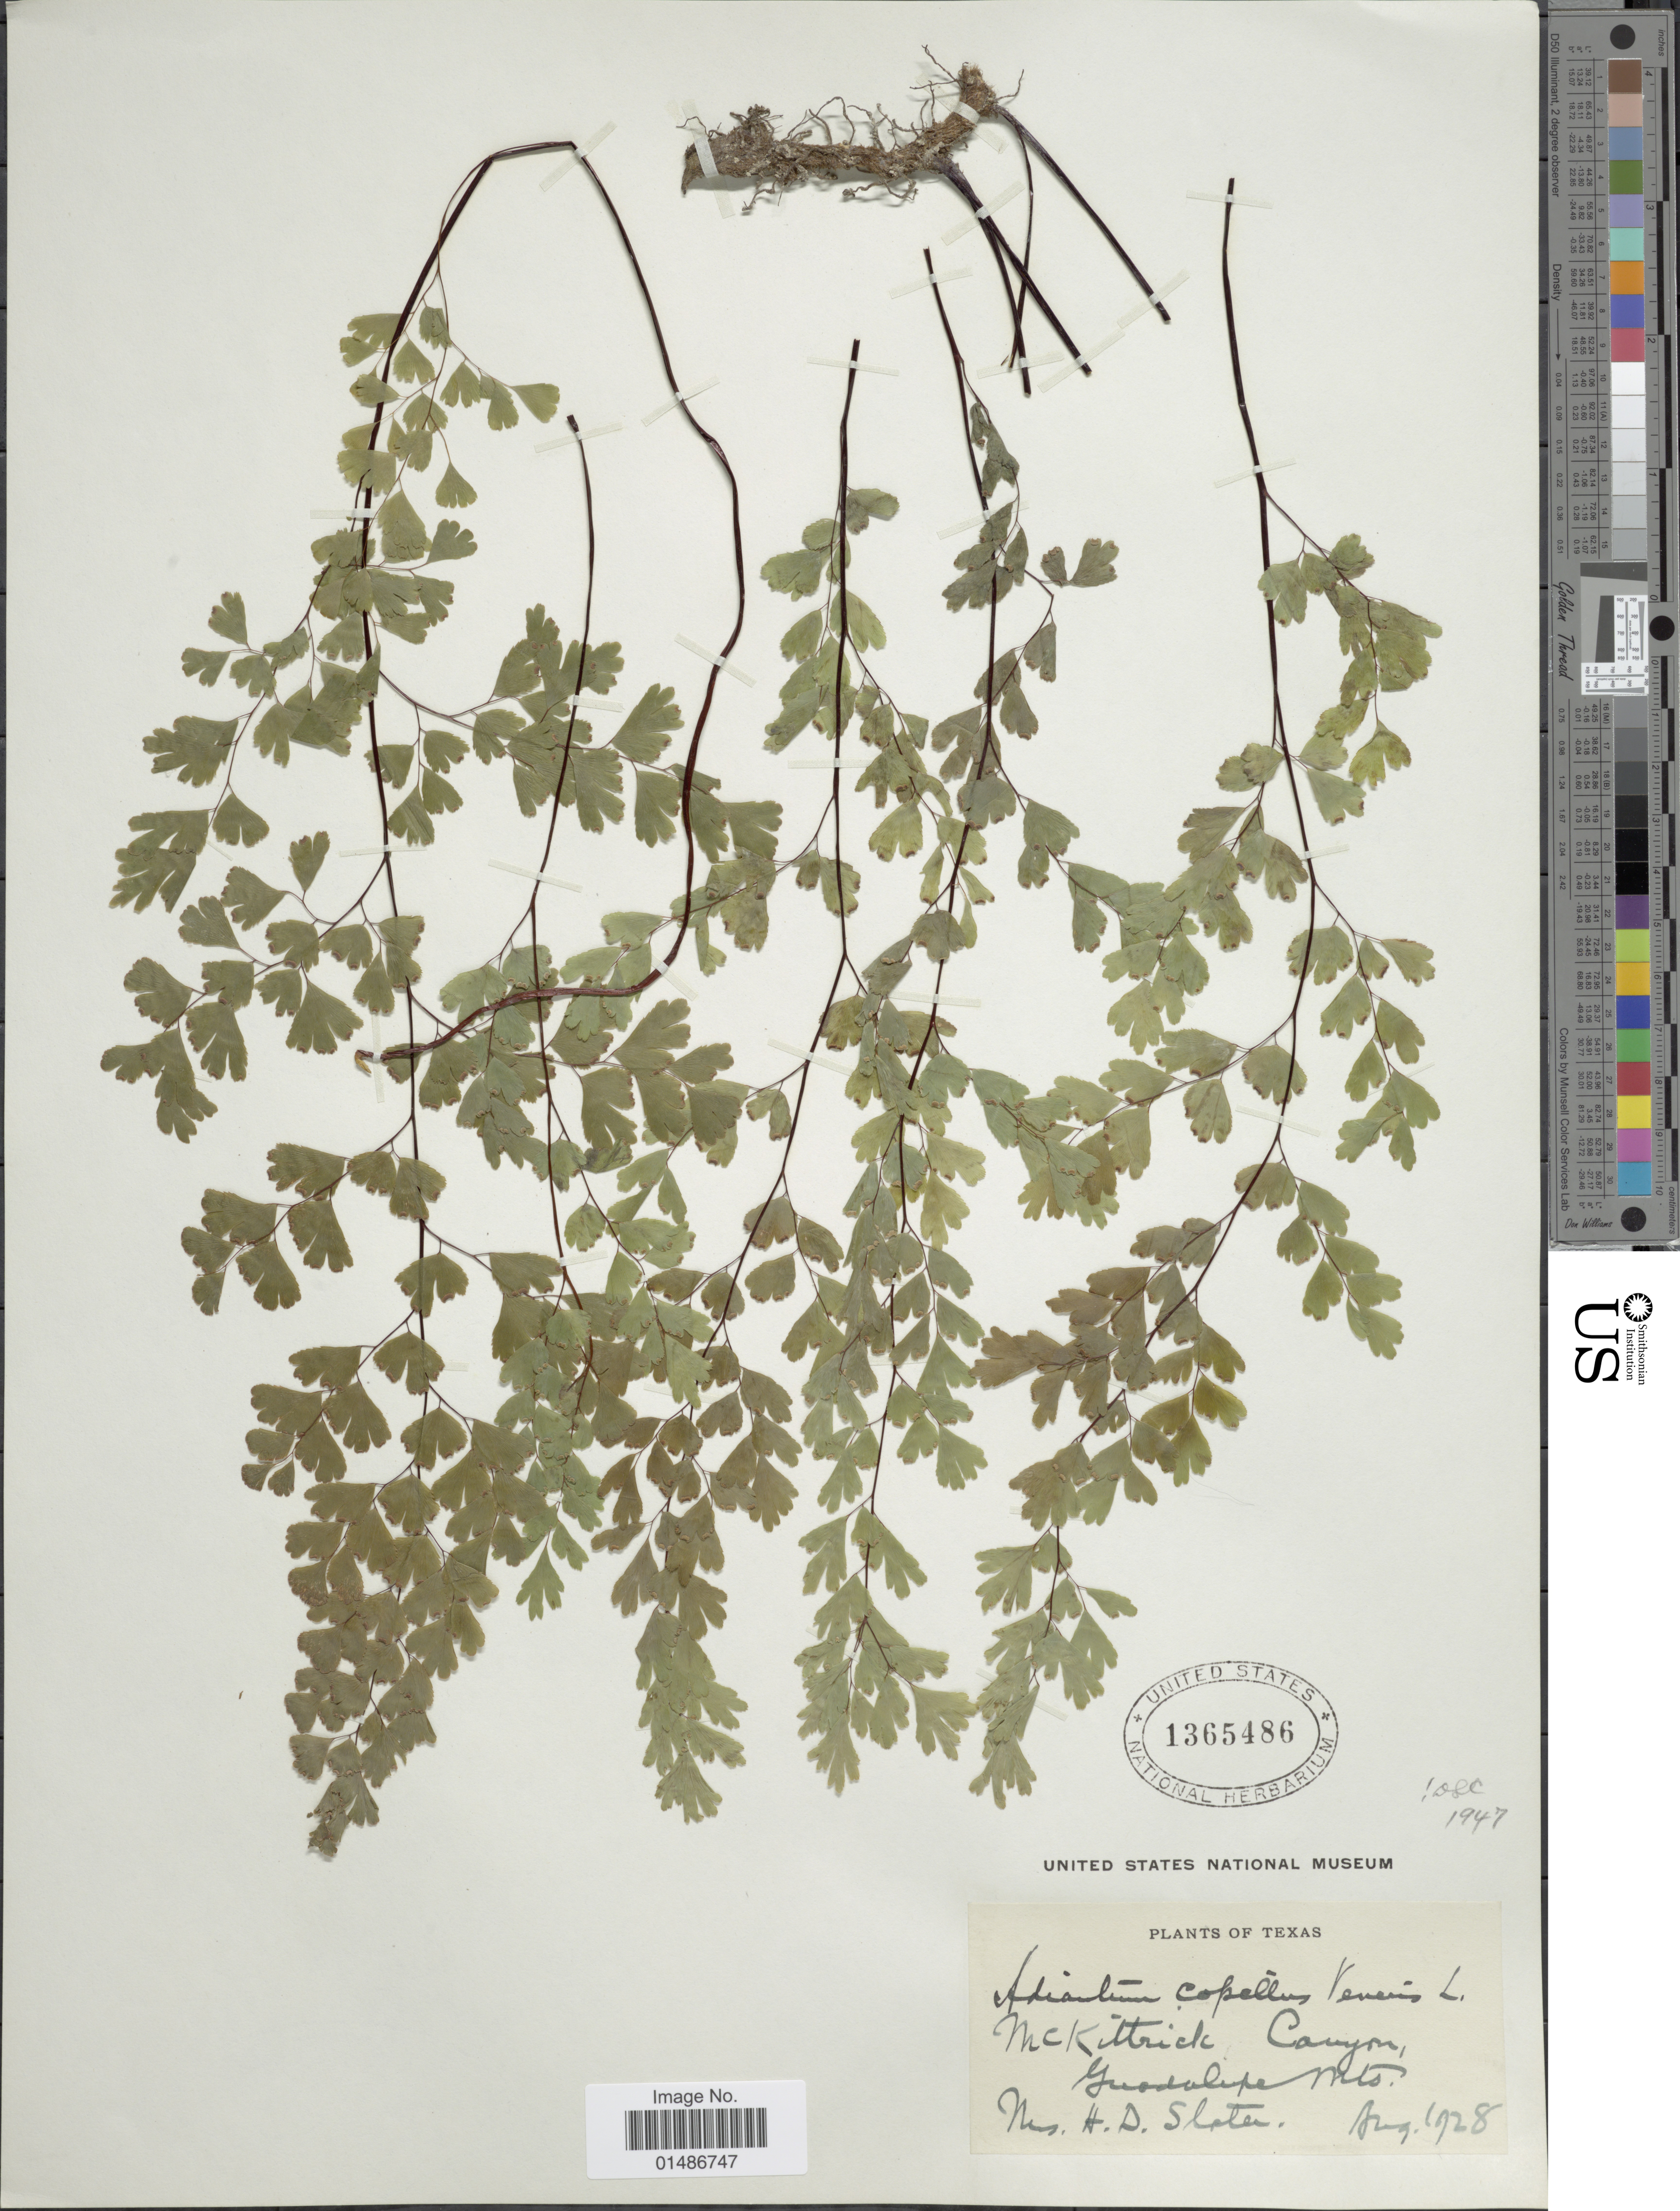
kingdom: Plantae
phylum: Tracheophyta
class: Polypodiopsida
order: Polypodiales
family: Pteridaceae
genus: Adiantum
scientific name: Adiantum capillus-veneris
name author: L.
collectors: H. Slater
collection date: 1928-08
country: United States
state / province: Texas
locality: McKittrick Canyon, Guadalupe Mts.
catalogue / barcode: US 1365486